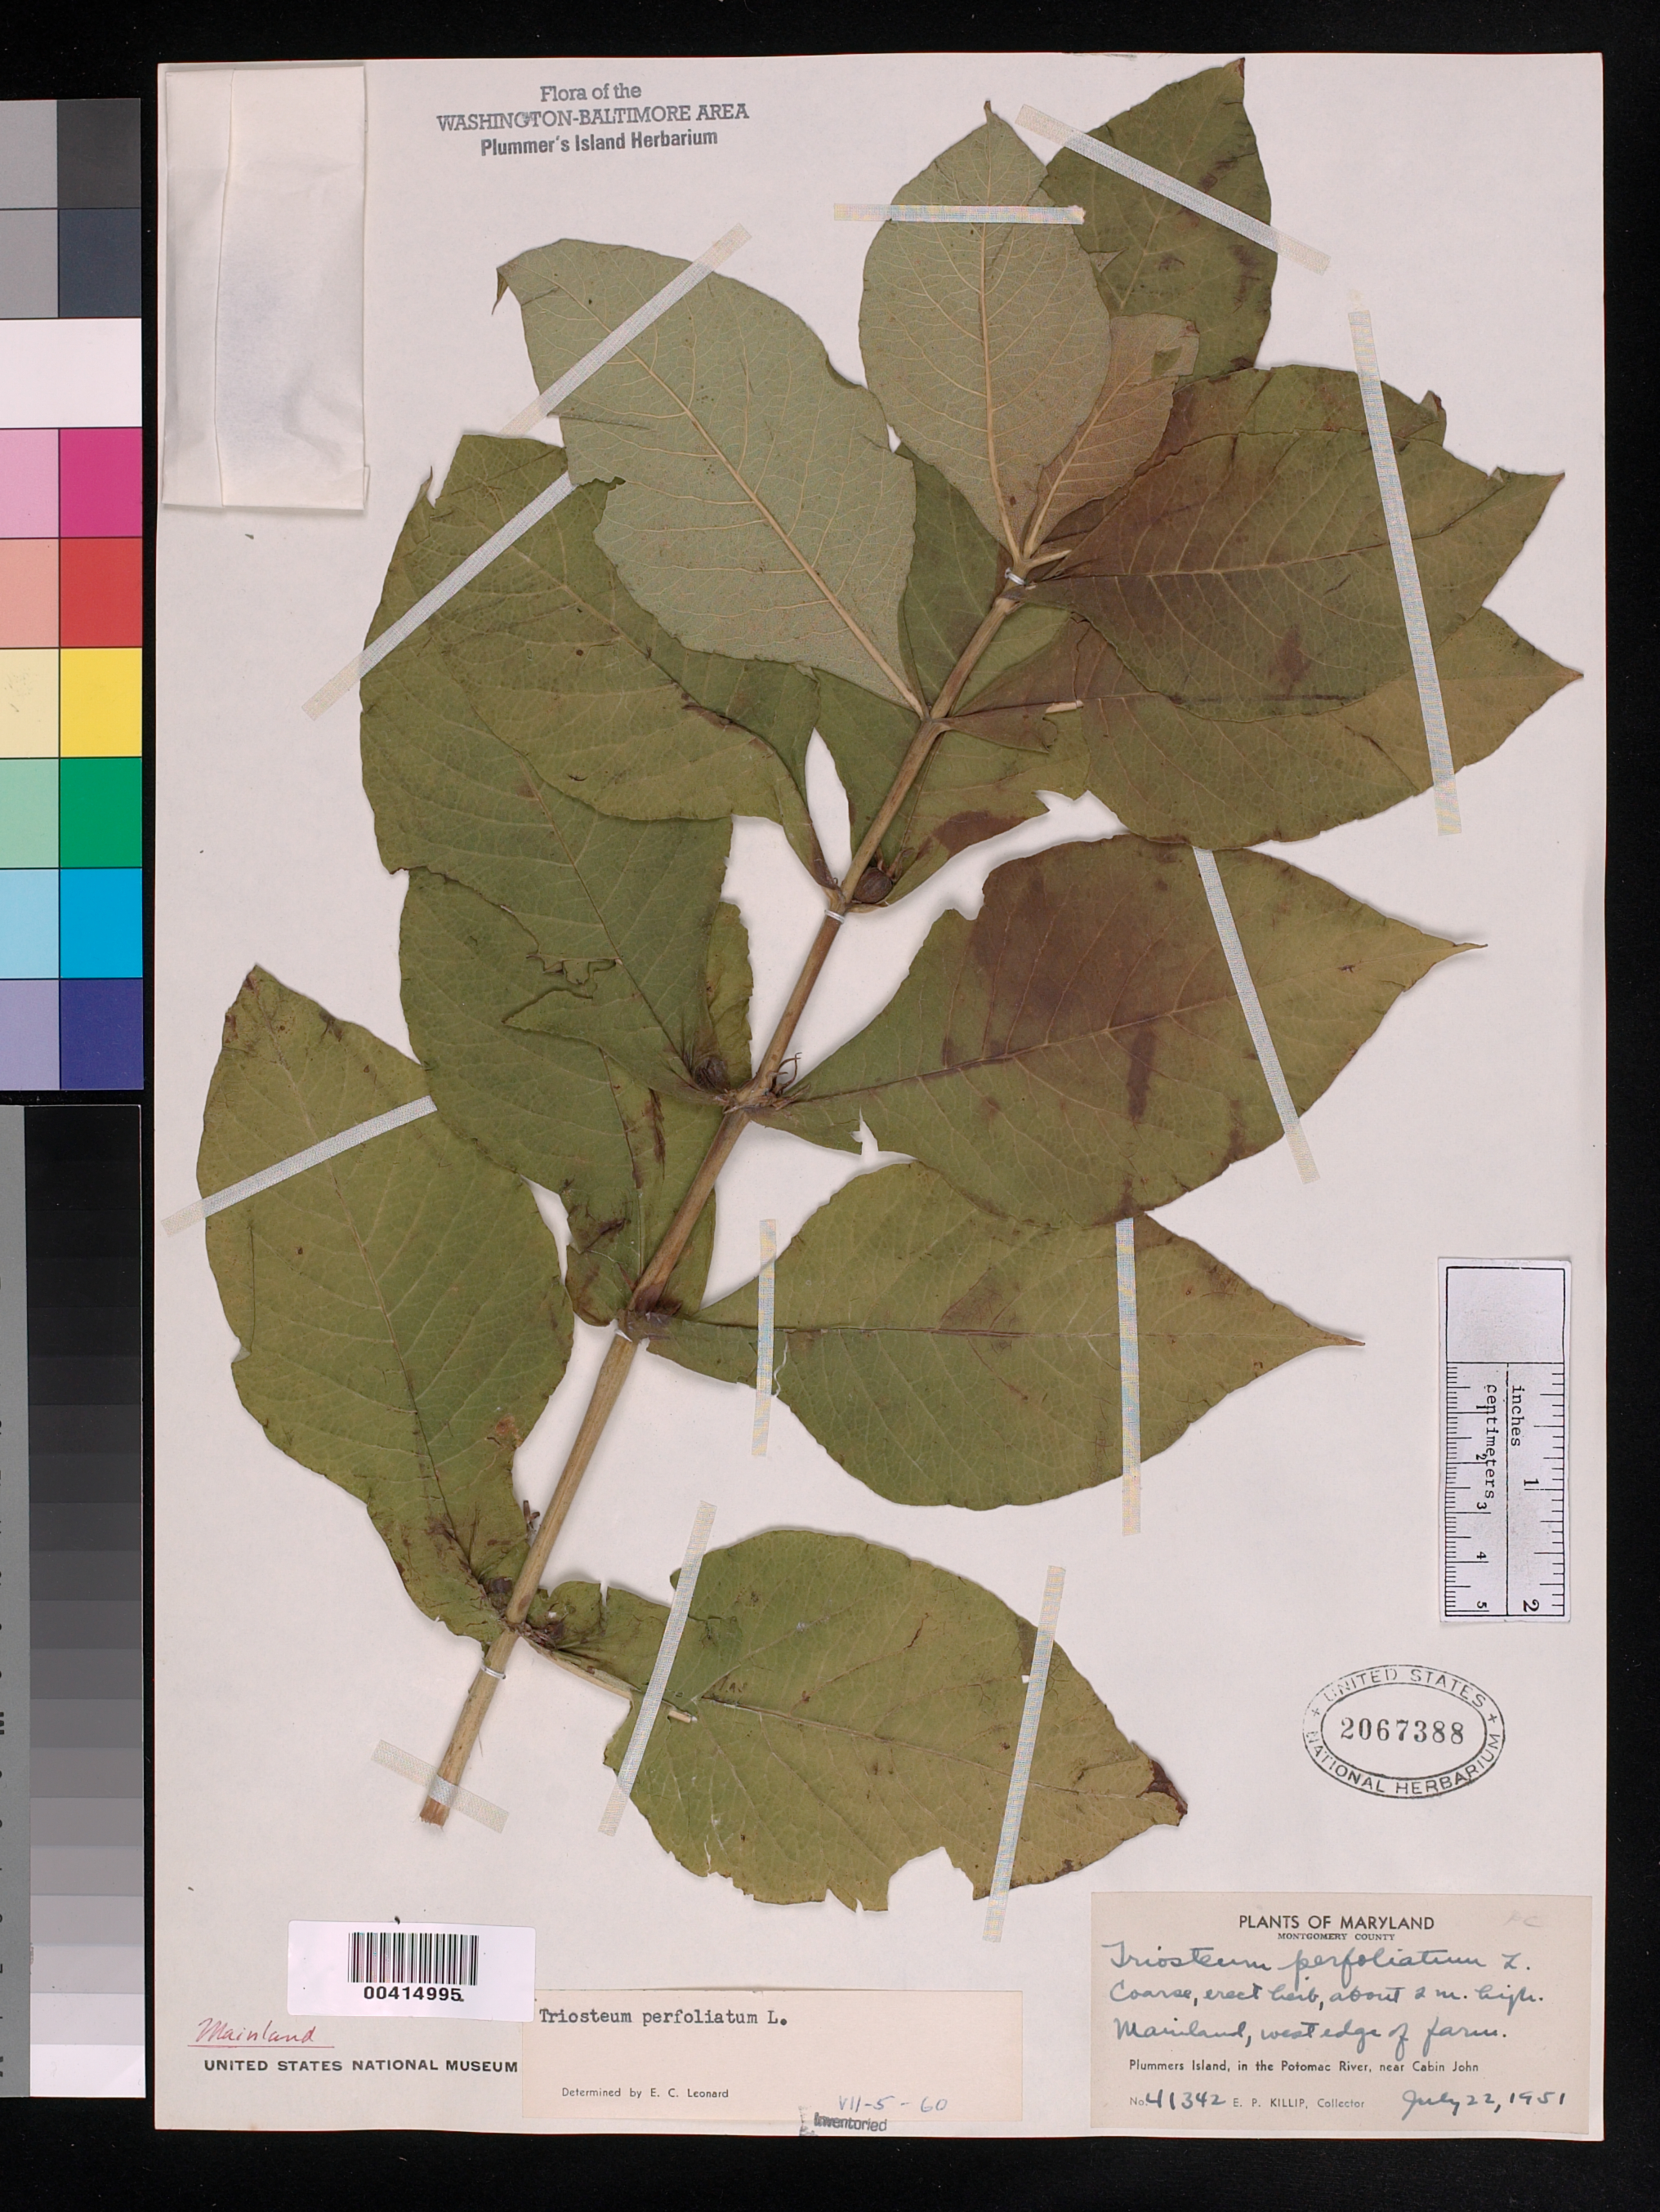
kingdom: Plantae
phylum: Tracheophyta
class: Magnoliopsida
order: Dipsacales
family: Caprifoliaceae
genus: Triosteum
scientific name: Triosteum perfoliatum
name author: L.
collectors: E. P. Killip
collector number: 41342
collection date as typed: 22 Jul 1951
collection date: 1951-07-22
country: United States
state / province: Maryland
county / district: Montgomery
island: Plummers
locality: Plummer's Island, west edge of farm C. & O. Canal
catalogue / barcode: US 2067388